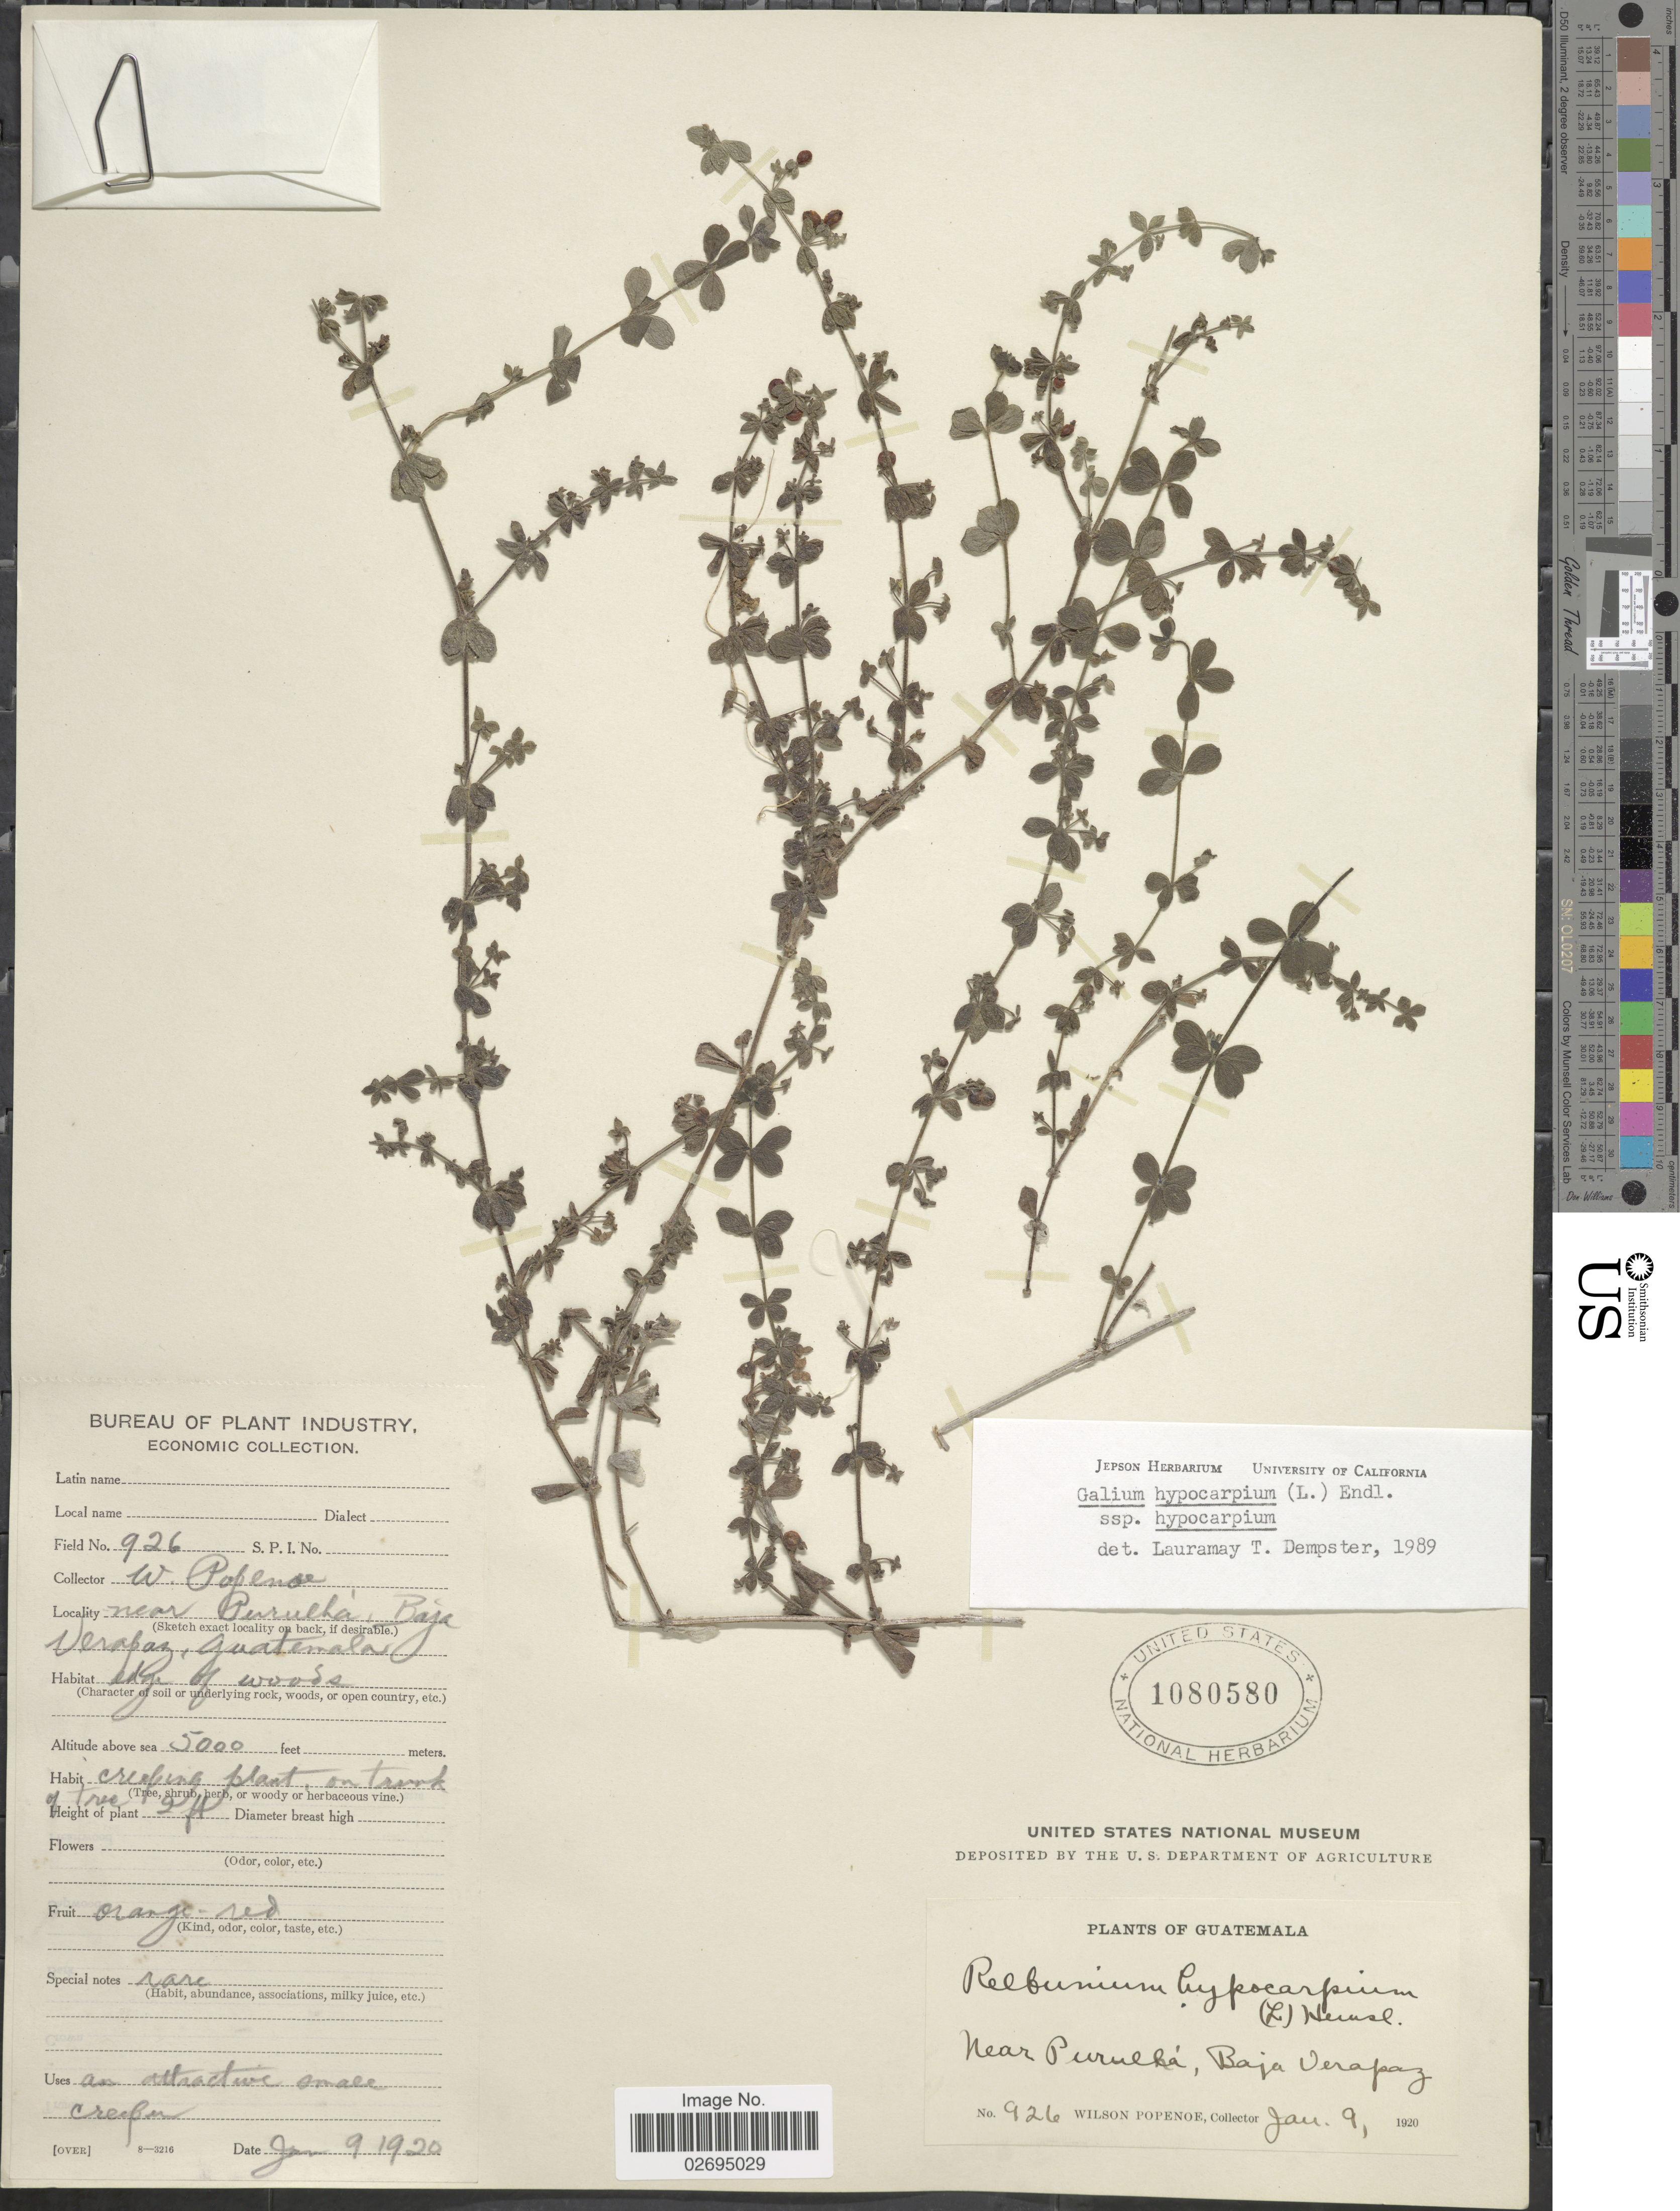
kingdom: Plantae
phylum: Tracheophyta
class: Magnoliopsida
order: Gentianales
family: Rubiaceae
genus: Galium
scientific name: Galium hypocarpium subsp. hypocarpium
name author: (L.) Endl. ex Griseb.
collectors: W. Popenoe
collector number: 926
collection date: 1920-01-09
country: Guatemala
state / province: Baja Verapaz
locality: Near Purulhá, Baja Verapaz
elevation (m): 1524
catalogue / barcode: US 1080580